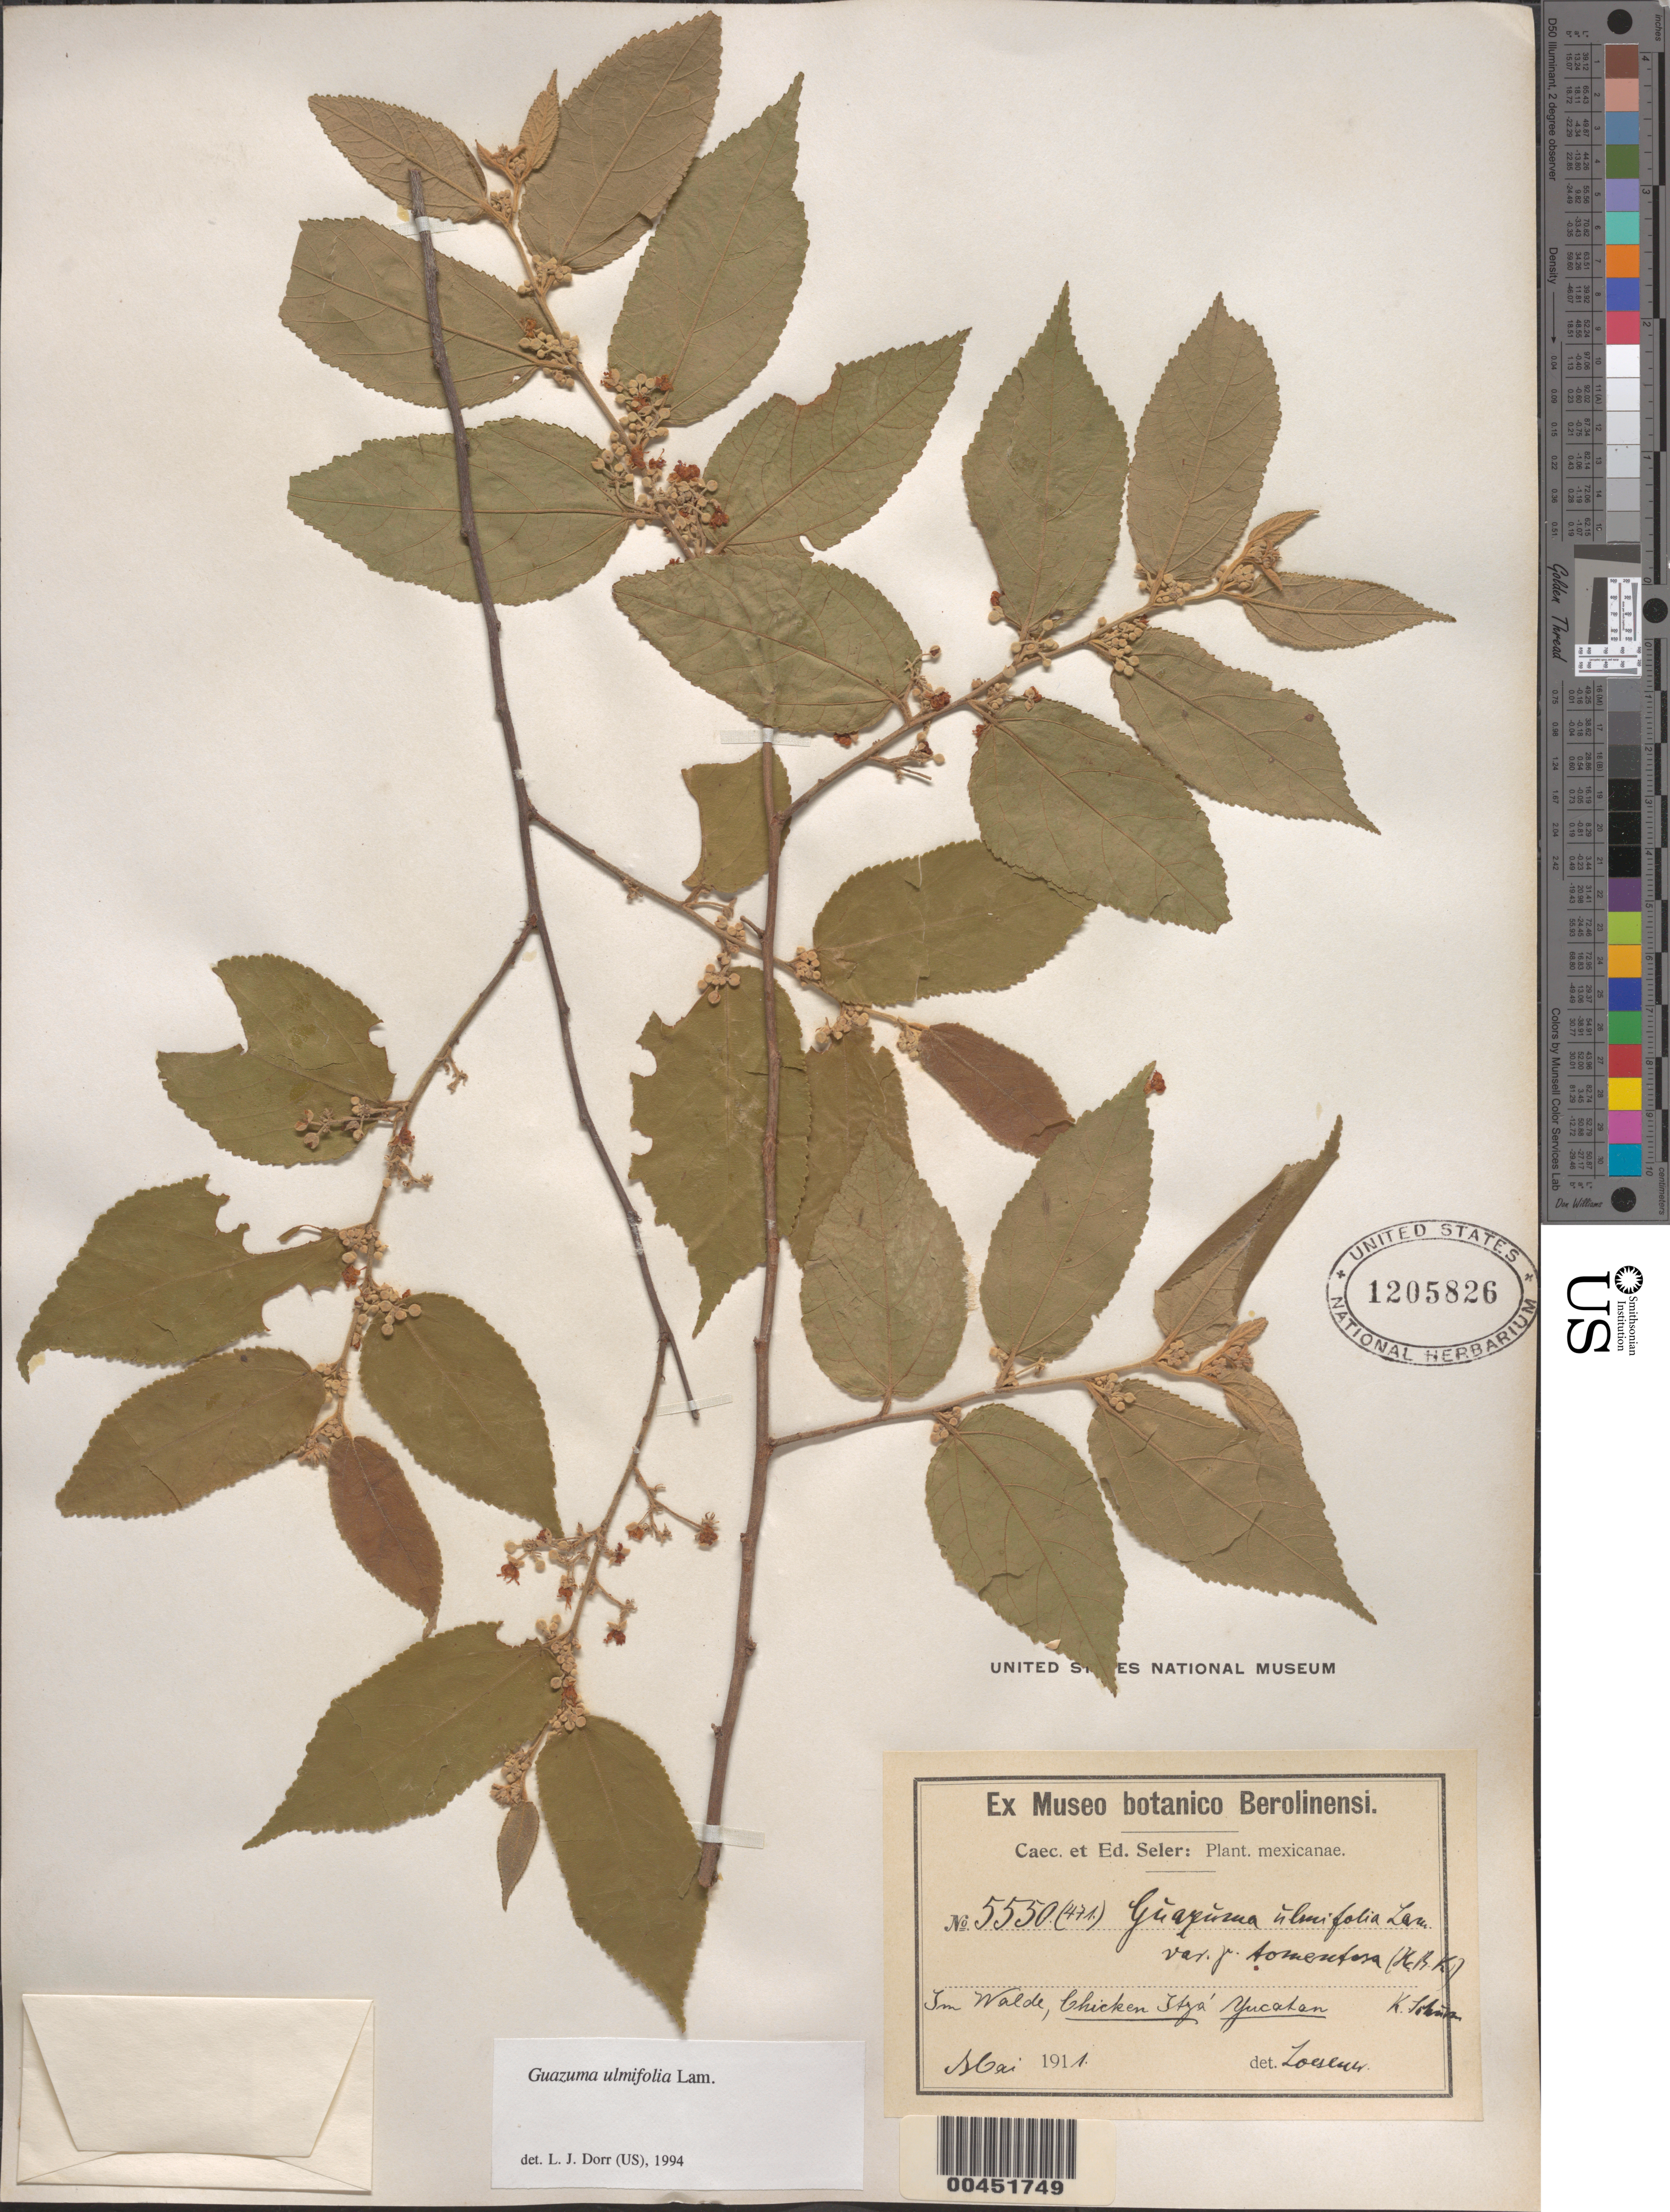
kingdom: Plantae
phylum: Tracheophyta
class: Magnoliopsida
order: Malvales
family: Malvaceae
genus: Guazuma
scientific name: Guazuma ulmifolia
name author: Lam.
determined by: Dorr, L. J., (BOT), Smithsonian Institution - National Museum of Natural History (UNITED STATES)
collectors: C. Seler & E. Seler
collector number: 5550(471)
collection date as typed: May 1911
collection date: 1911-05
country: Mexico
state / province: Yucatán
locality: Chicken Itza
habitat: Im walde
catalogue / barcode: US 1205826